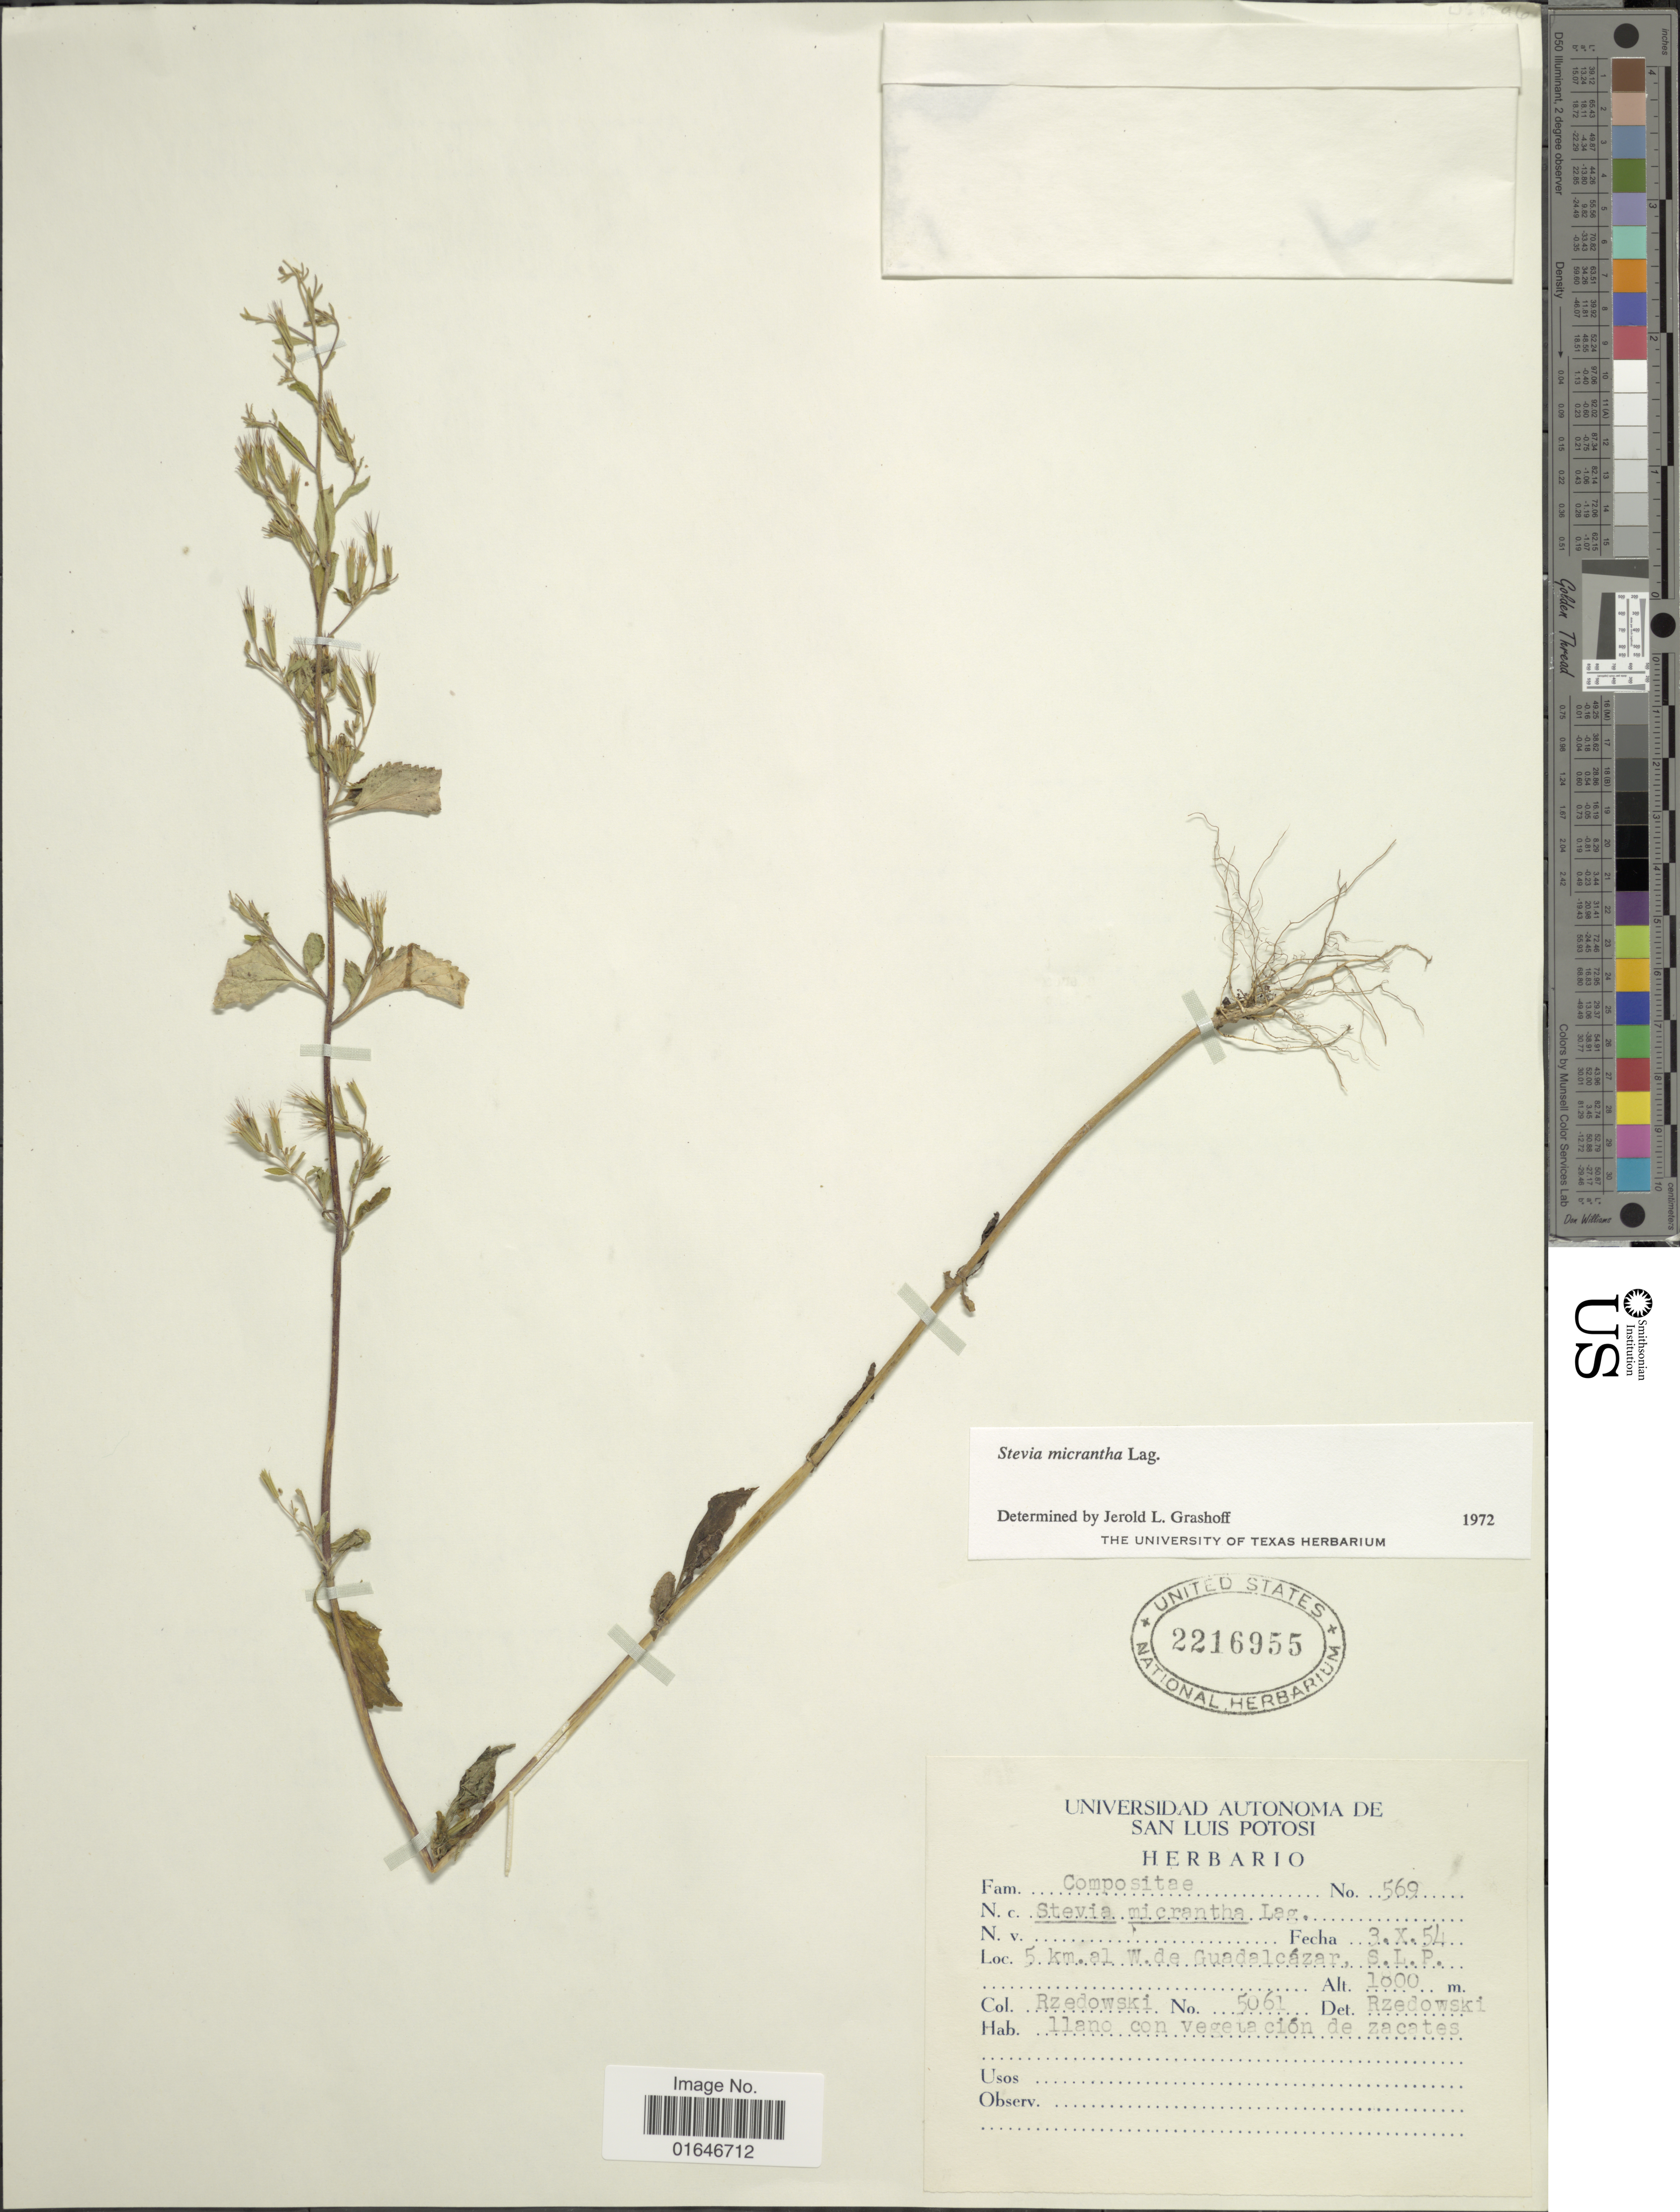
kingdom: Plantae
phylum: Tracheophyta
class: Magnoliopsida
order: Asterales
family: Asteraceae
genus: Stevia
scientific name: Stevia micrantha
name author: Lag.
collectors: Rzedowski, --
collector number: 5061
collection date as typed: Transcribed d/m/y: 3/10/54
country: Mexico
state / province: San Luis Potosí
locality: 5 km. al W. de Guadalcázar.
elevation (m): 1800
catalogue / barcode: US 2216955